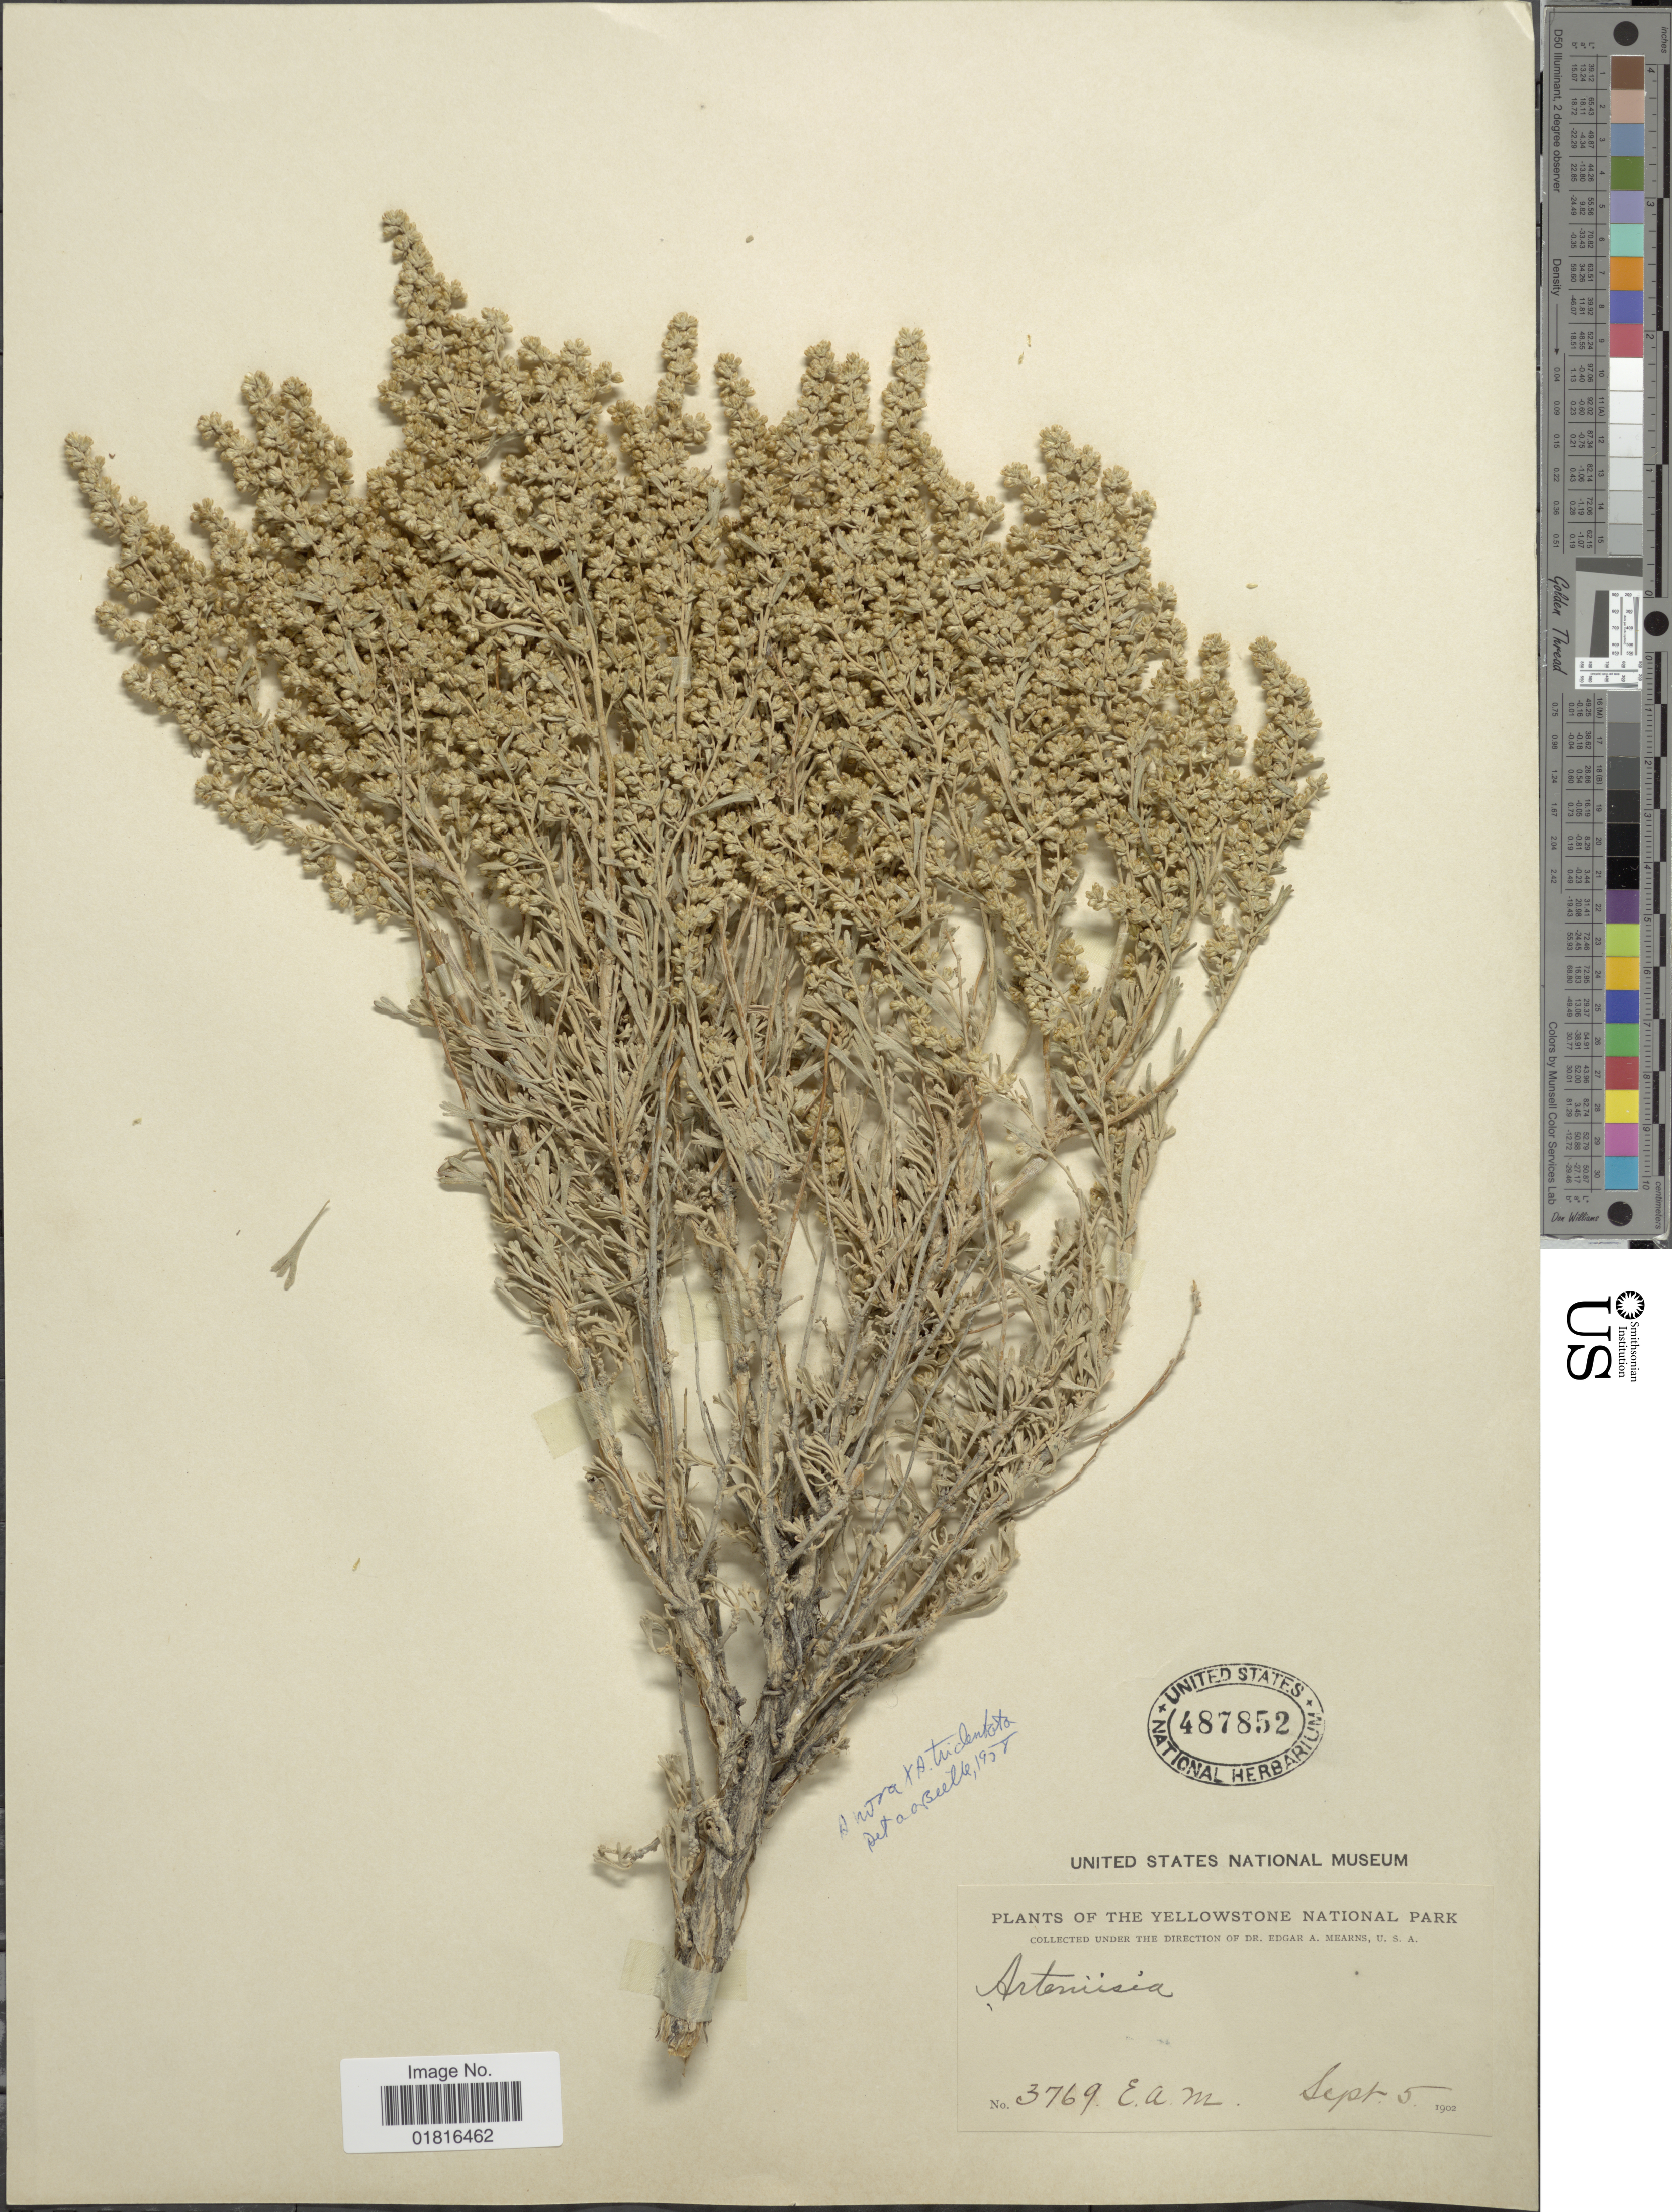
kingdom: Plantae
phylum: Tracheophyta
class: Magnoliopsida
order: Asterales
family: Asteraceae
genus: Artemisia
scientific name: Artemisia nova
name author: A. Nelson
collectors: E. A. Mearns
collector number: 3769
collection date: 1902-09-05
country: United States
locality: The Yellowstone National Park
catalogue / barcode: US 487852